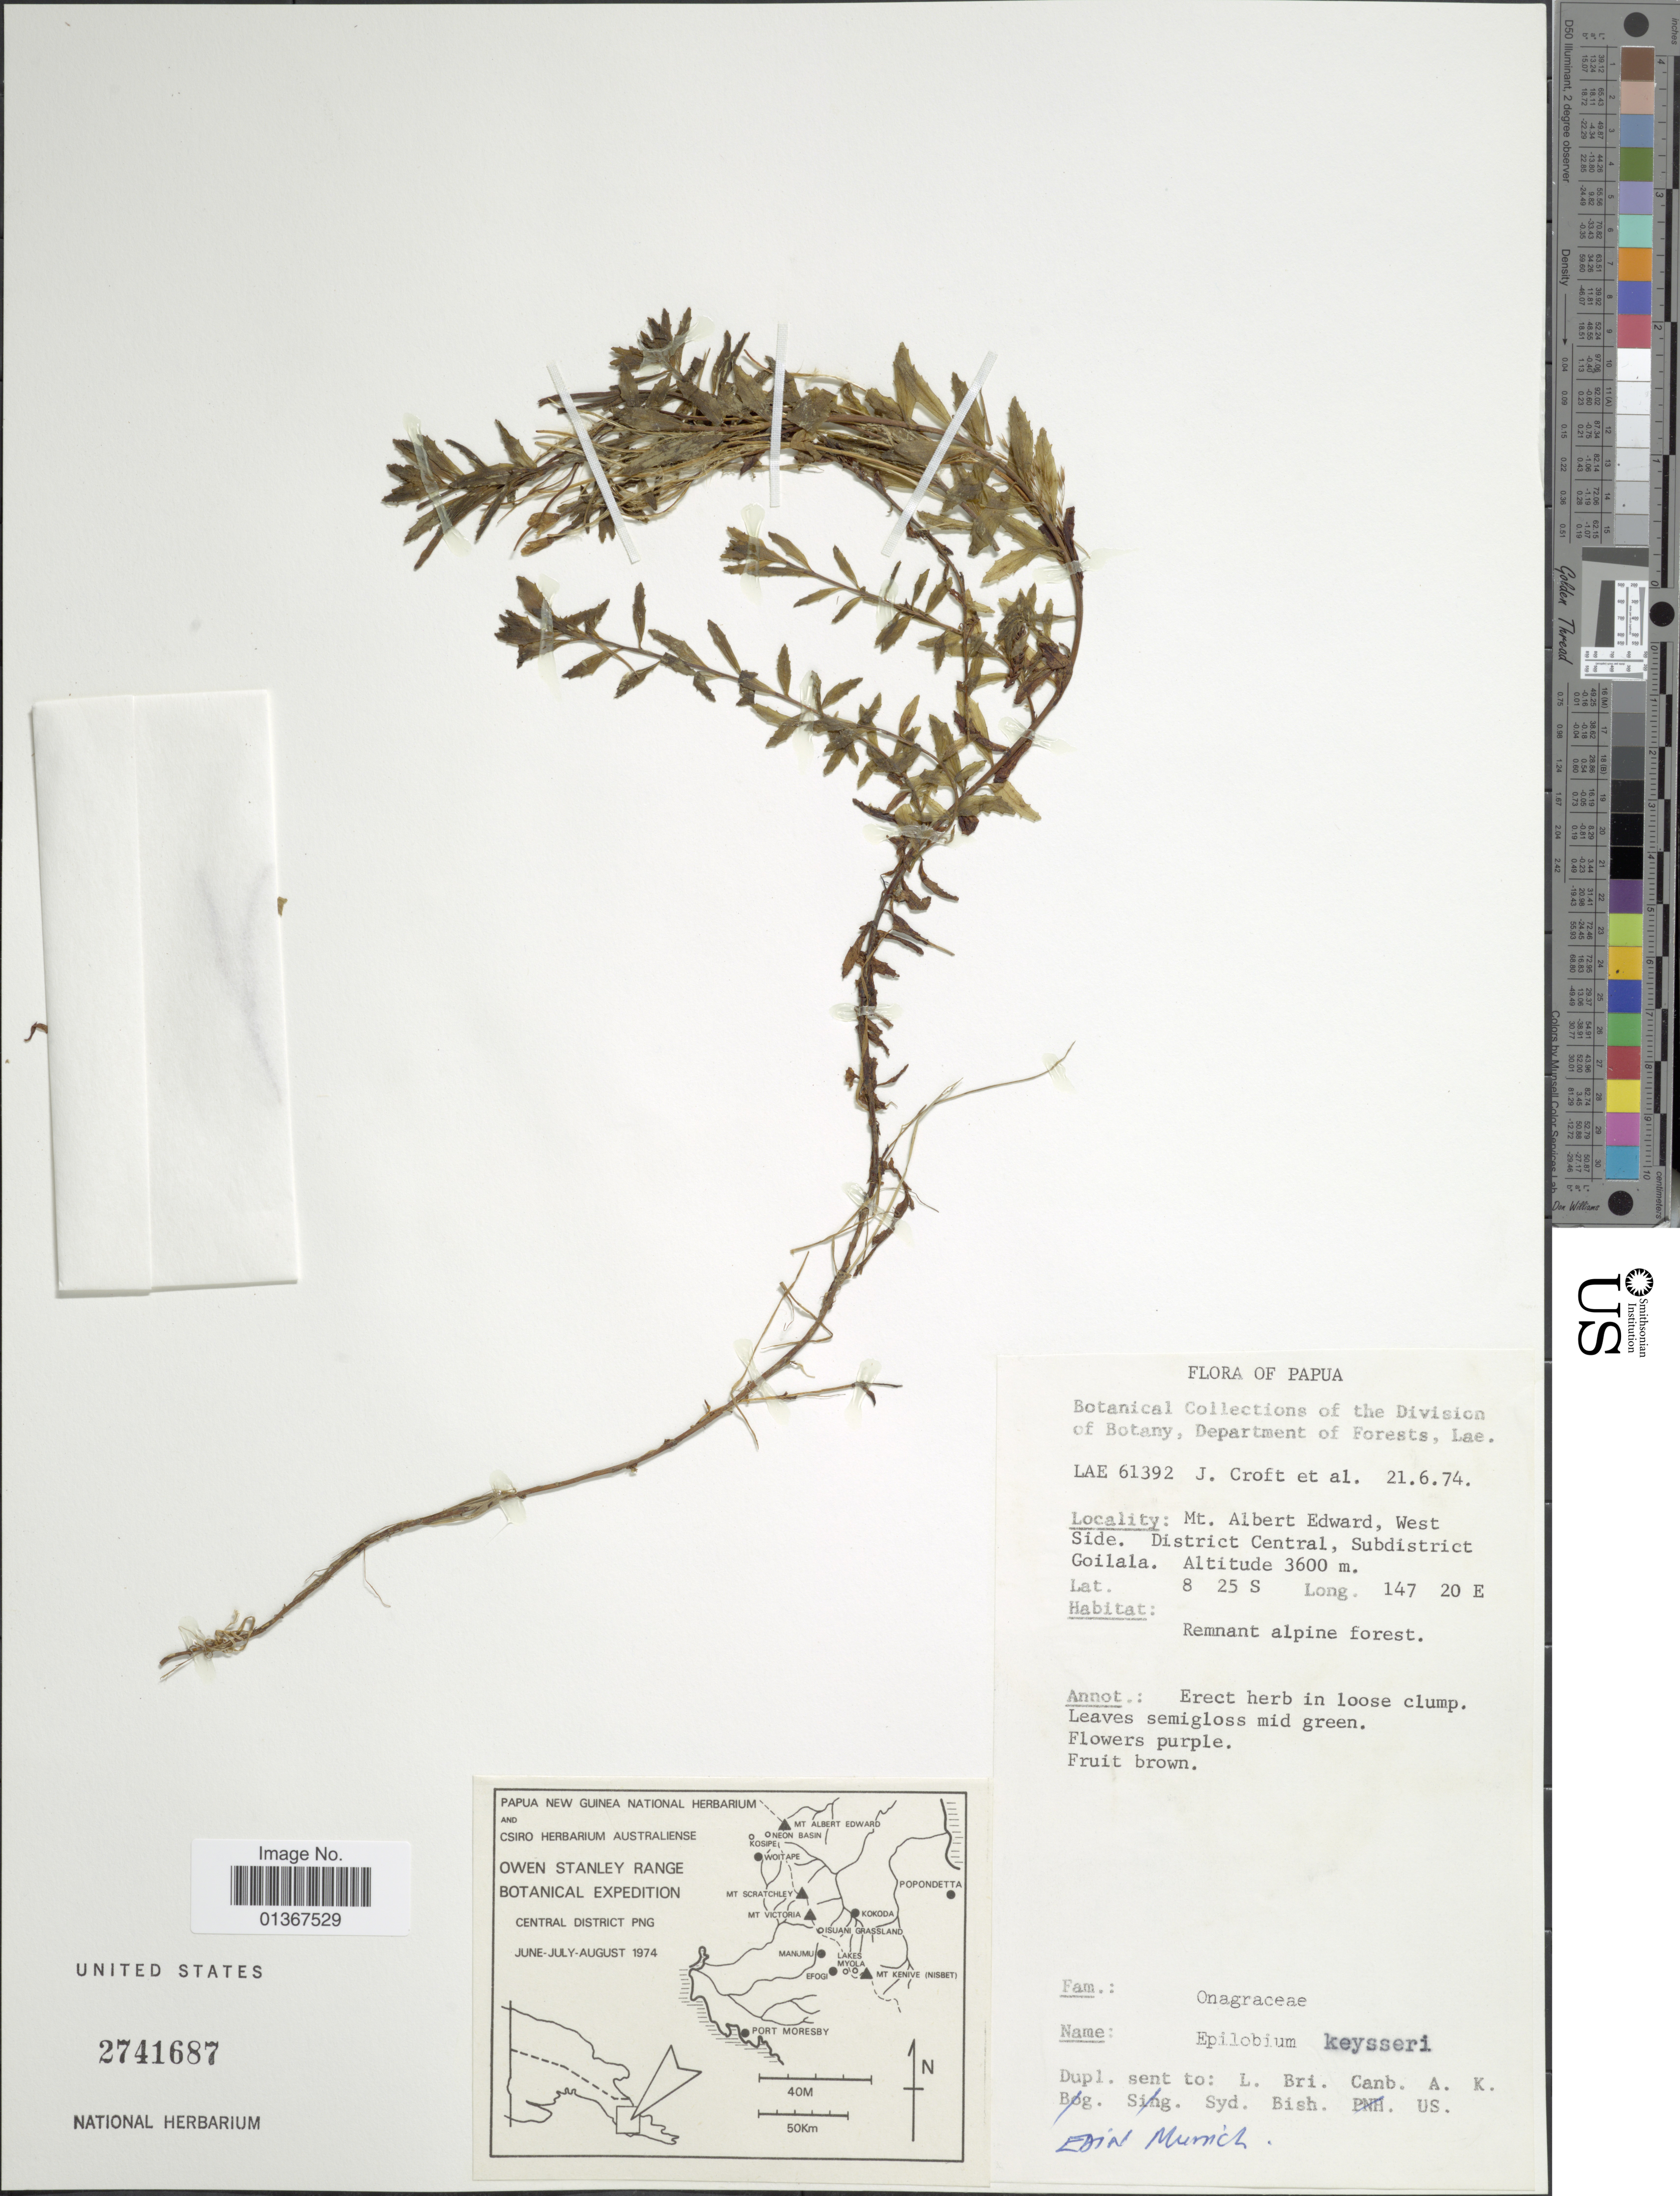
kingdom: Plantae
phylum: Tracheophyta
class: Magnoliopsida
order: Myrtales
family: Onagraceae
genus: Epilobium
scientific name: Epilobium keysseri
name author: Diels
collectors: J. R. Croft & et al.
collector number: LAE 61392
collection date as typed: Transcribed d/m/y: 21/6/74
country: Papua New Guinea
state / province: Central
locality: Mt. Albert Edward, West Side. District Central, Subdistrict Goilala.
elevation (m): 3600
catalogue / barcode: US 2741687